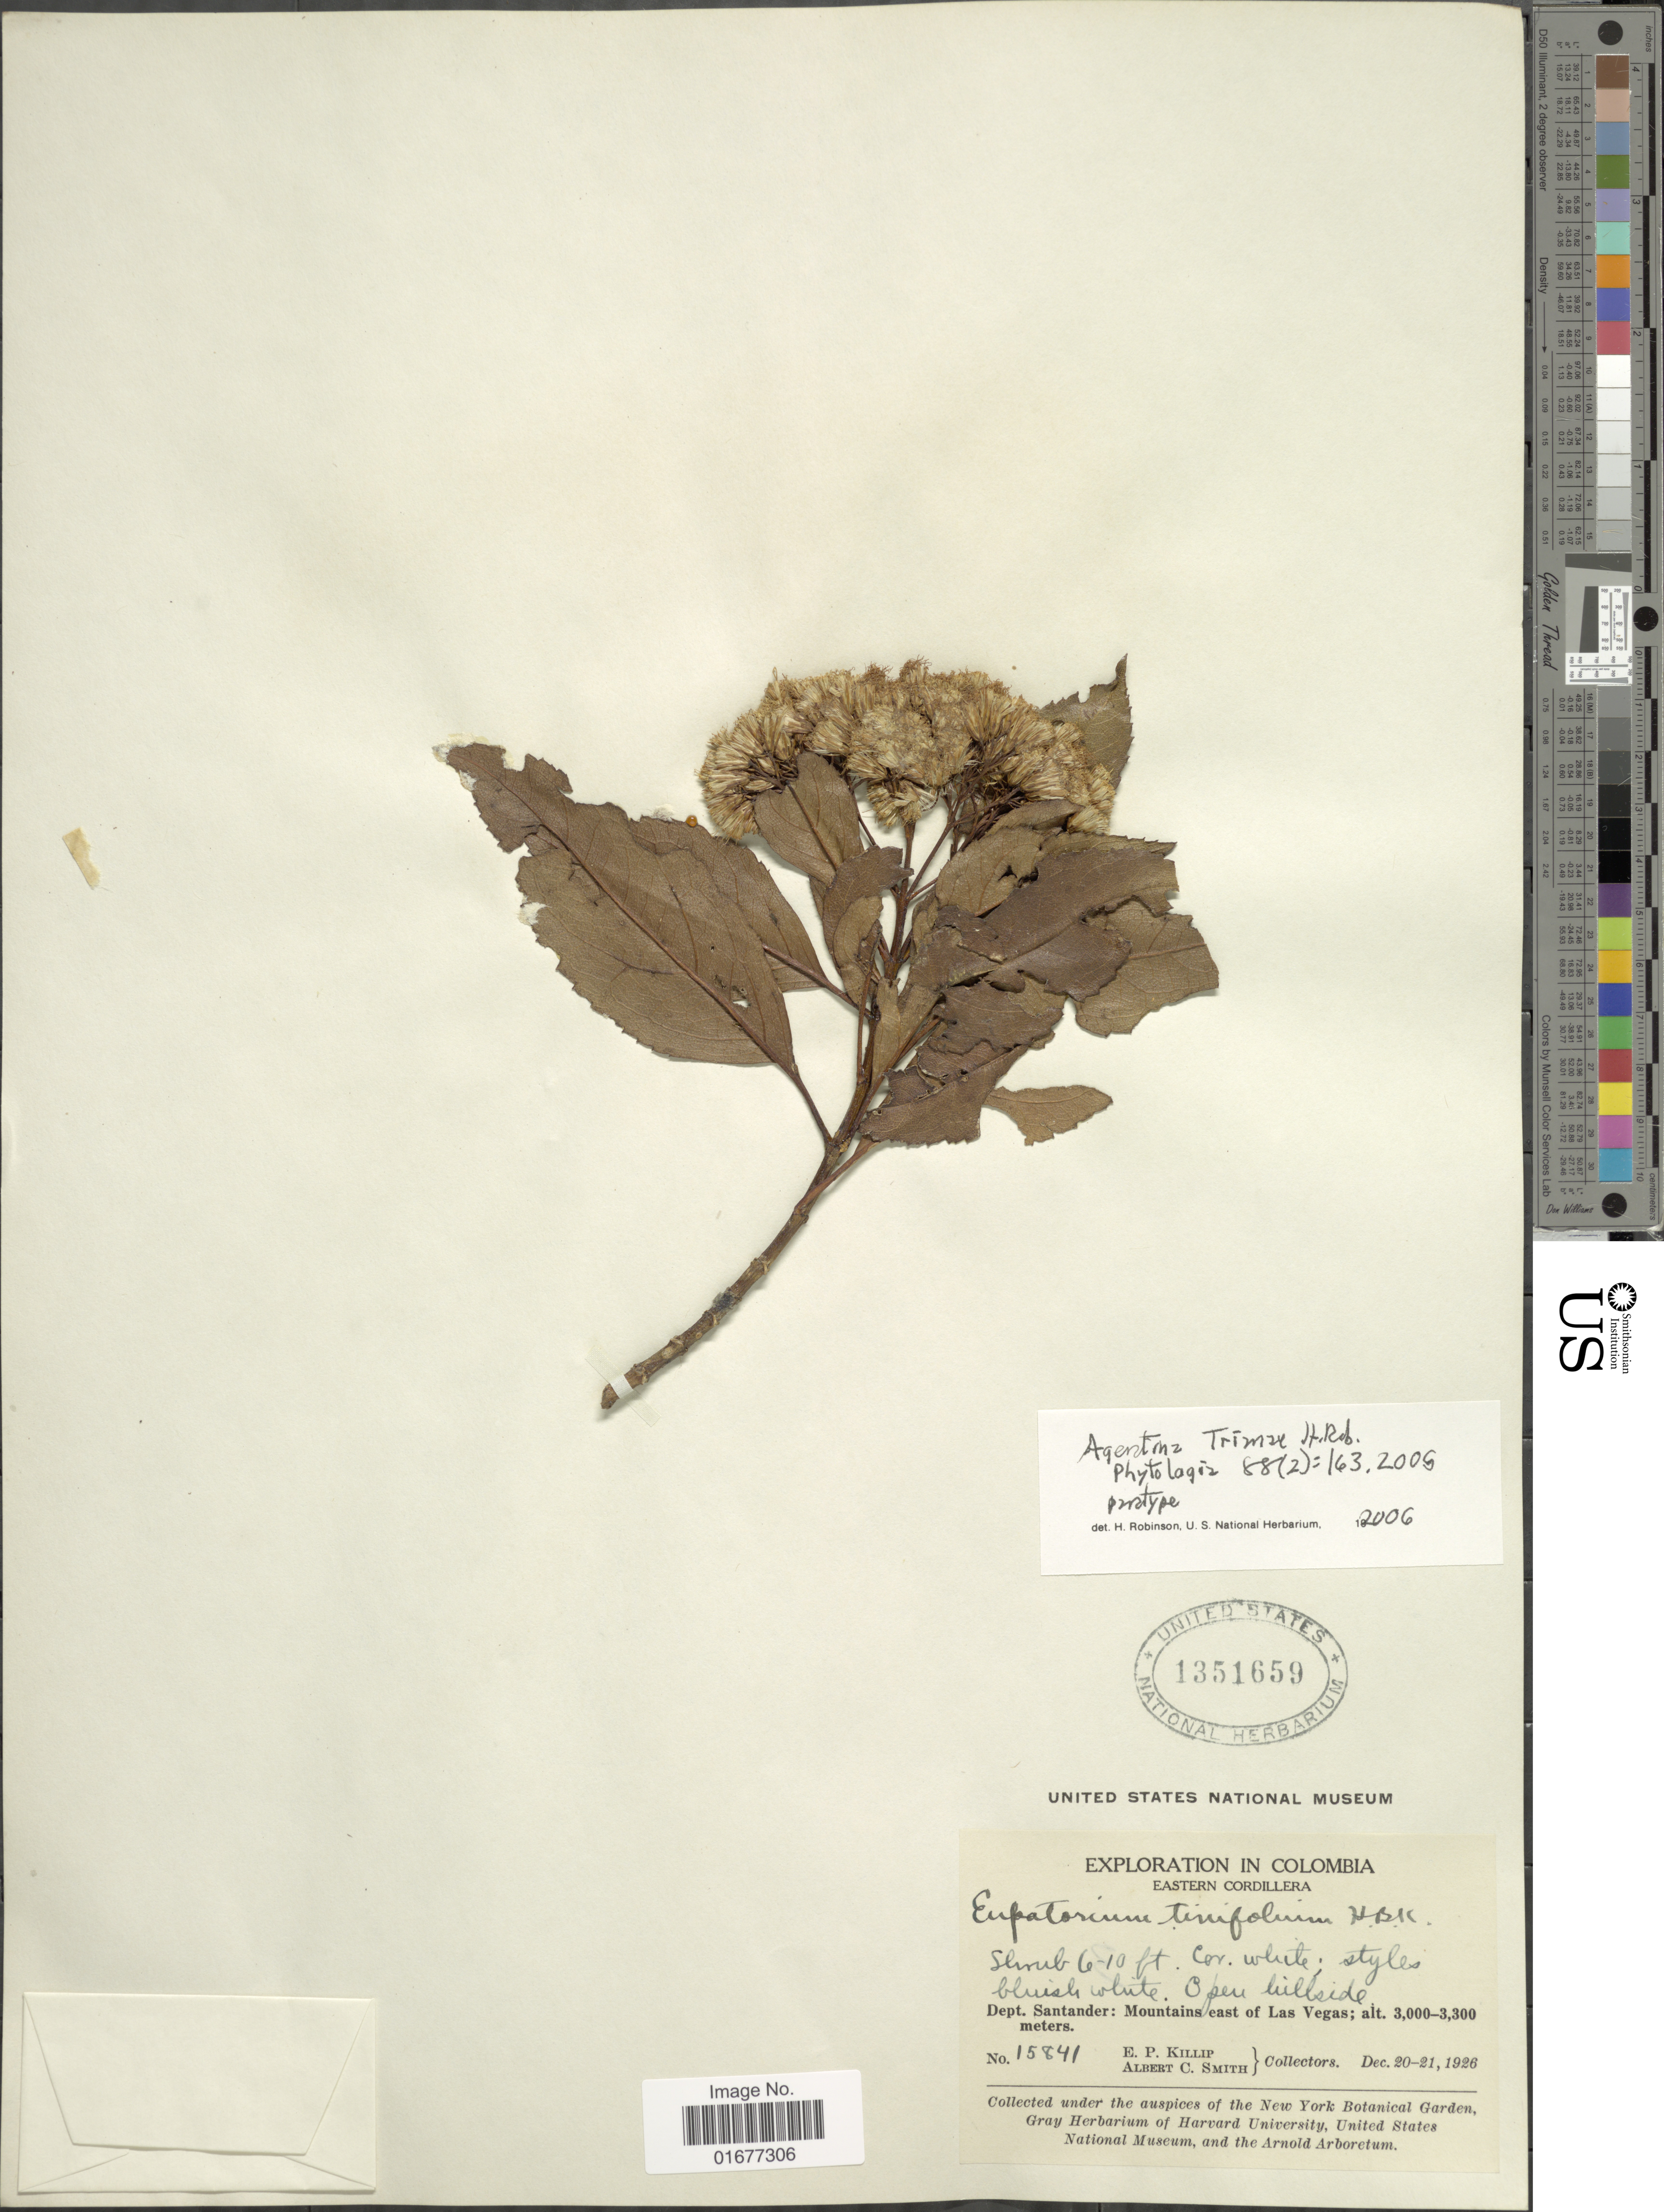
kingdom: Plantae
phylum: Tracheophyta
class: Magnoliopsida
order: Asterales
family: Asteraceae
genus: Ageratina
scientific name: Ageratina fastigiata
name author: (Kunth) R.M. King & H. Rob.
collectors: E. P. Killip & A. C. Smith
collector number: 15841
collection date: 1926-12-20/1926-12-21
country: Colombia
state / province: Santander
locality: Mountains east of Las Vegas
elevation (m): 3000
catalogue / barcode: US 1351659